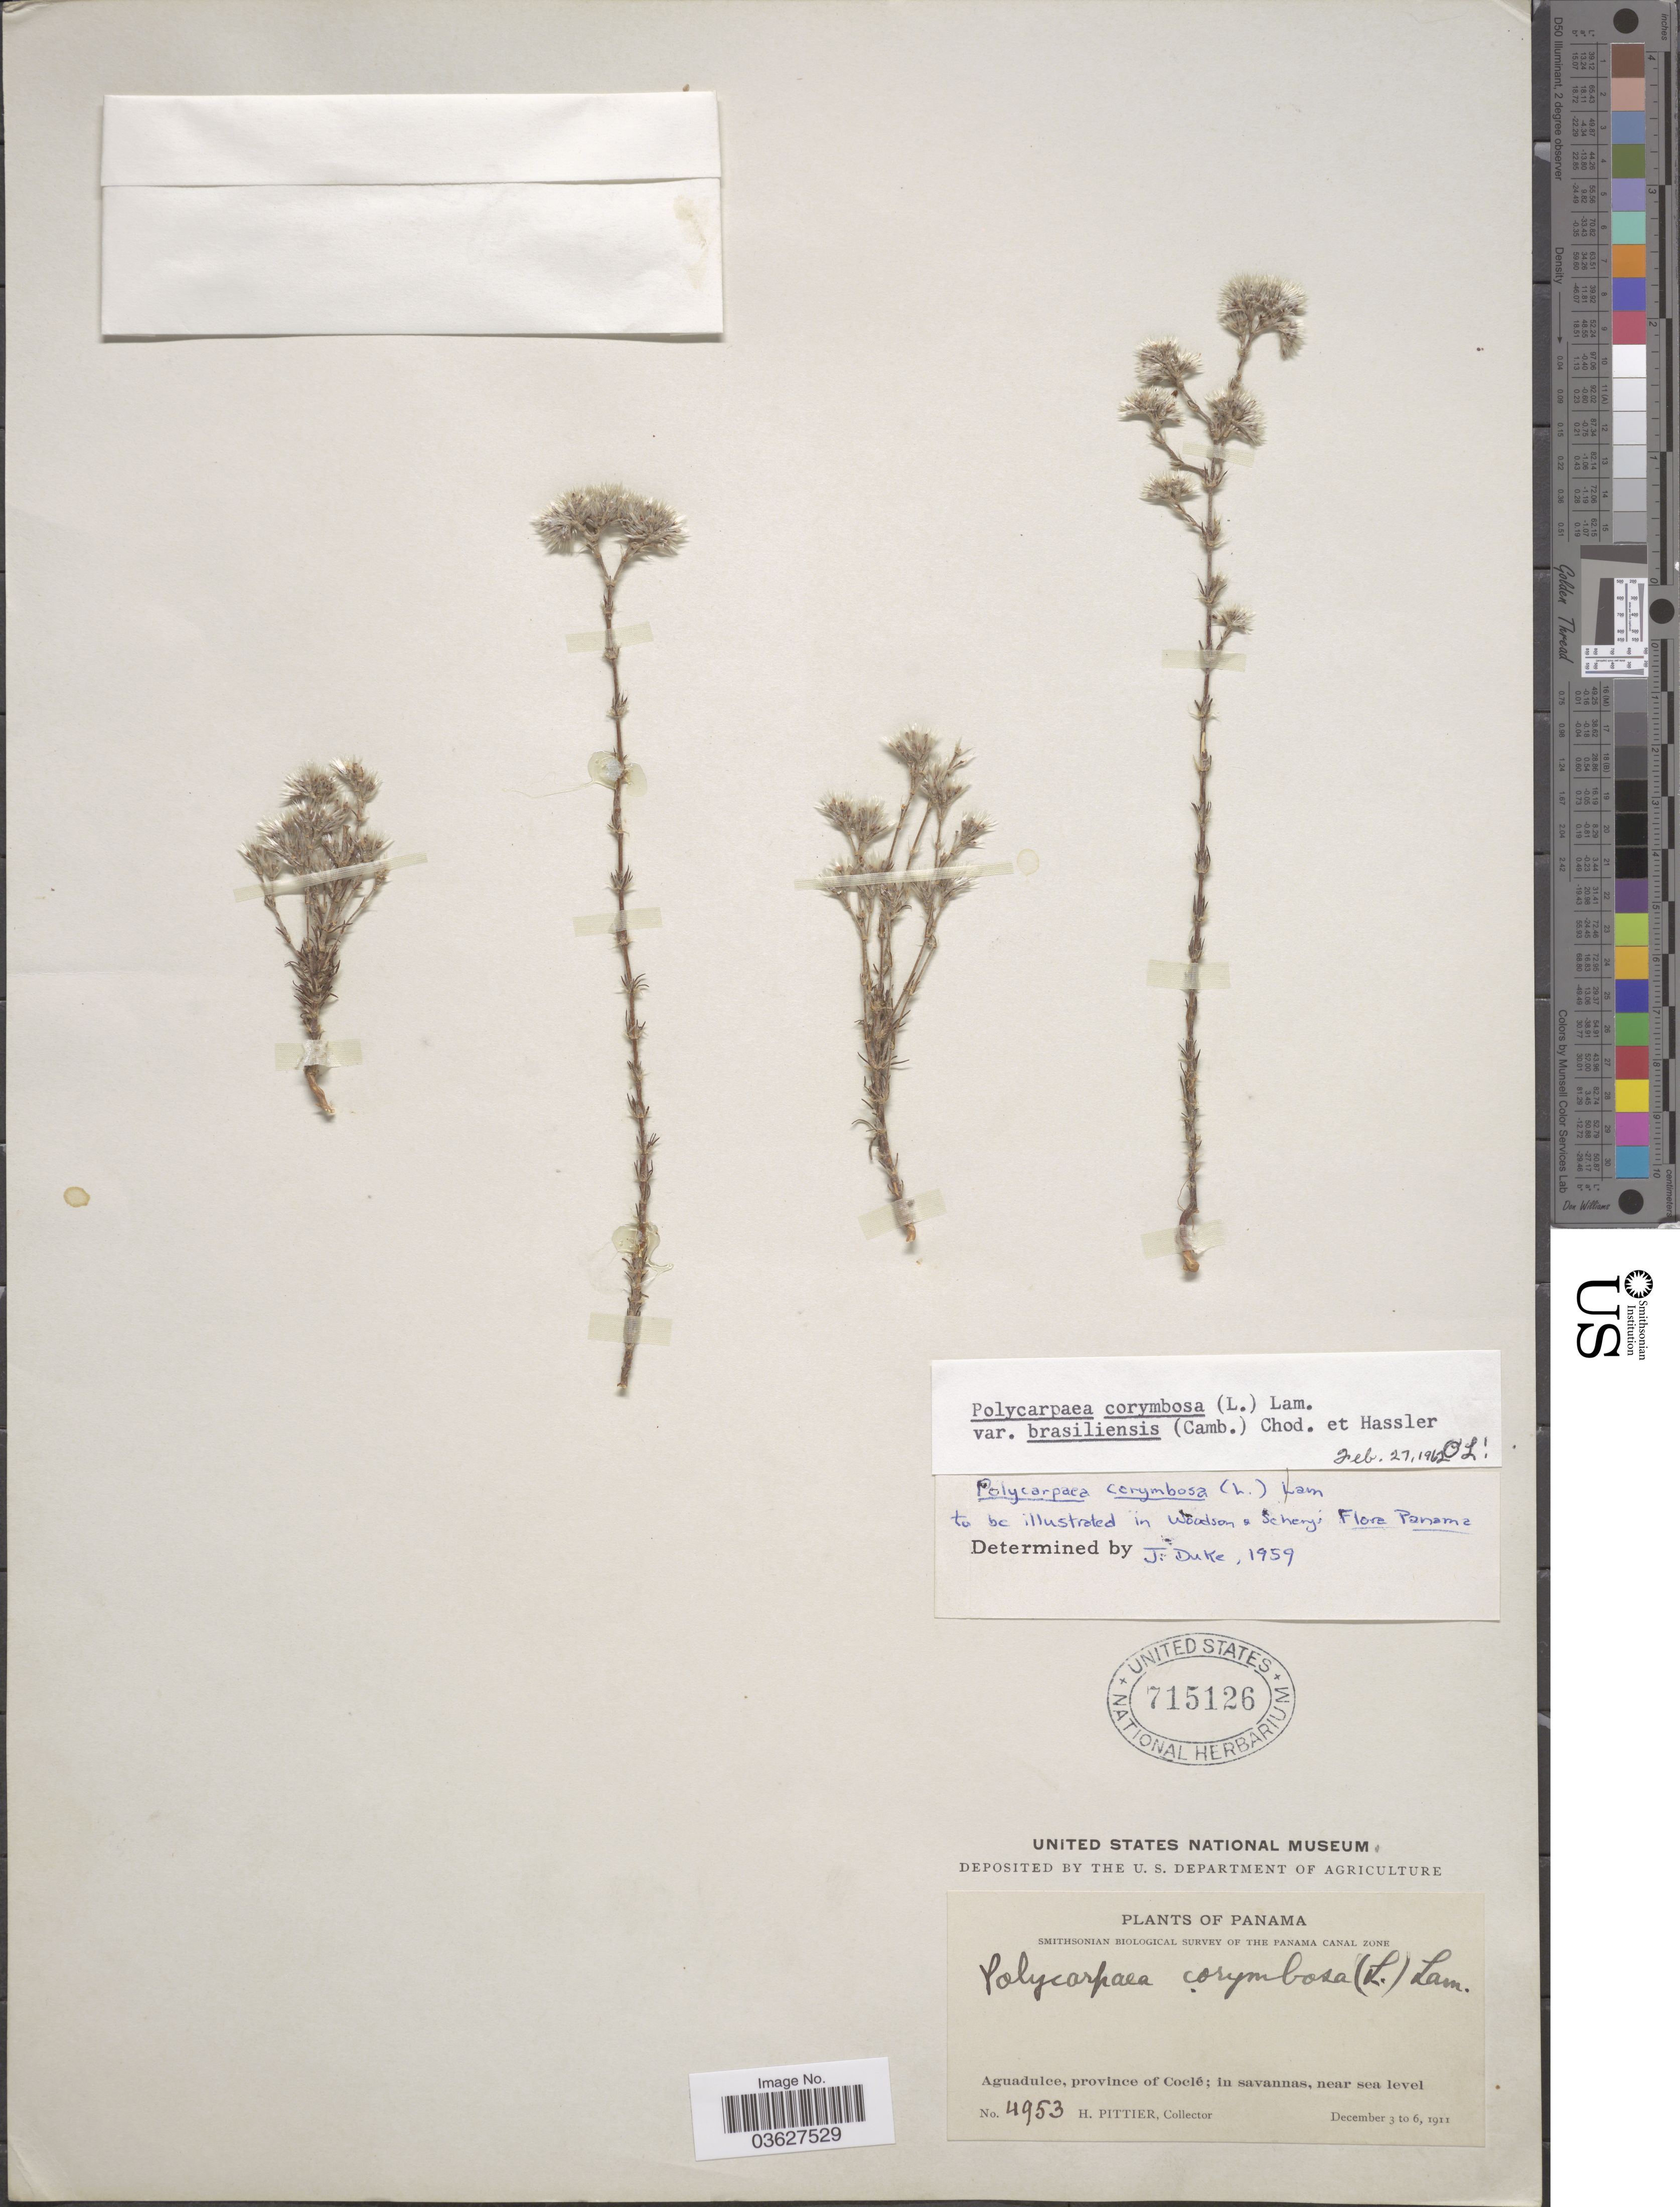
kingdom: Plantae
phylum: Tracheophyta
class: Magnoliopsida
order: Caryophyllales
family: Caryophyllaceae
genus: Polycarpaea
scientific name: Polycarpaea sp.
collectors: H. F. Pittier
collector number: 4953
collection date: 1911-12-03/1911-12-06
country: Panama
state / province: Coclé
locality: The Panama Canal Zone. Aguadulce.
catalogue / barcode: US 715126